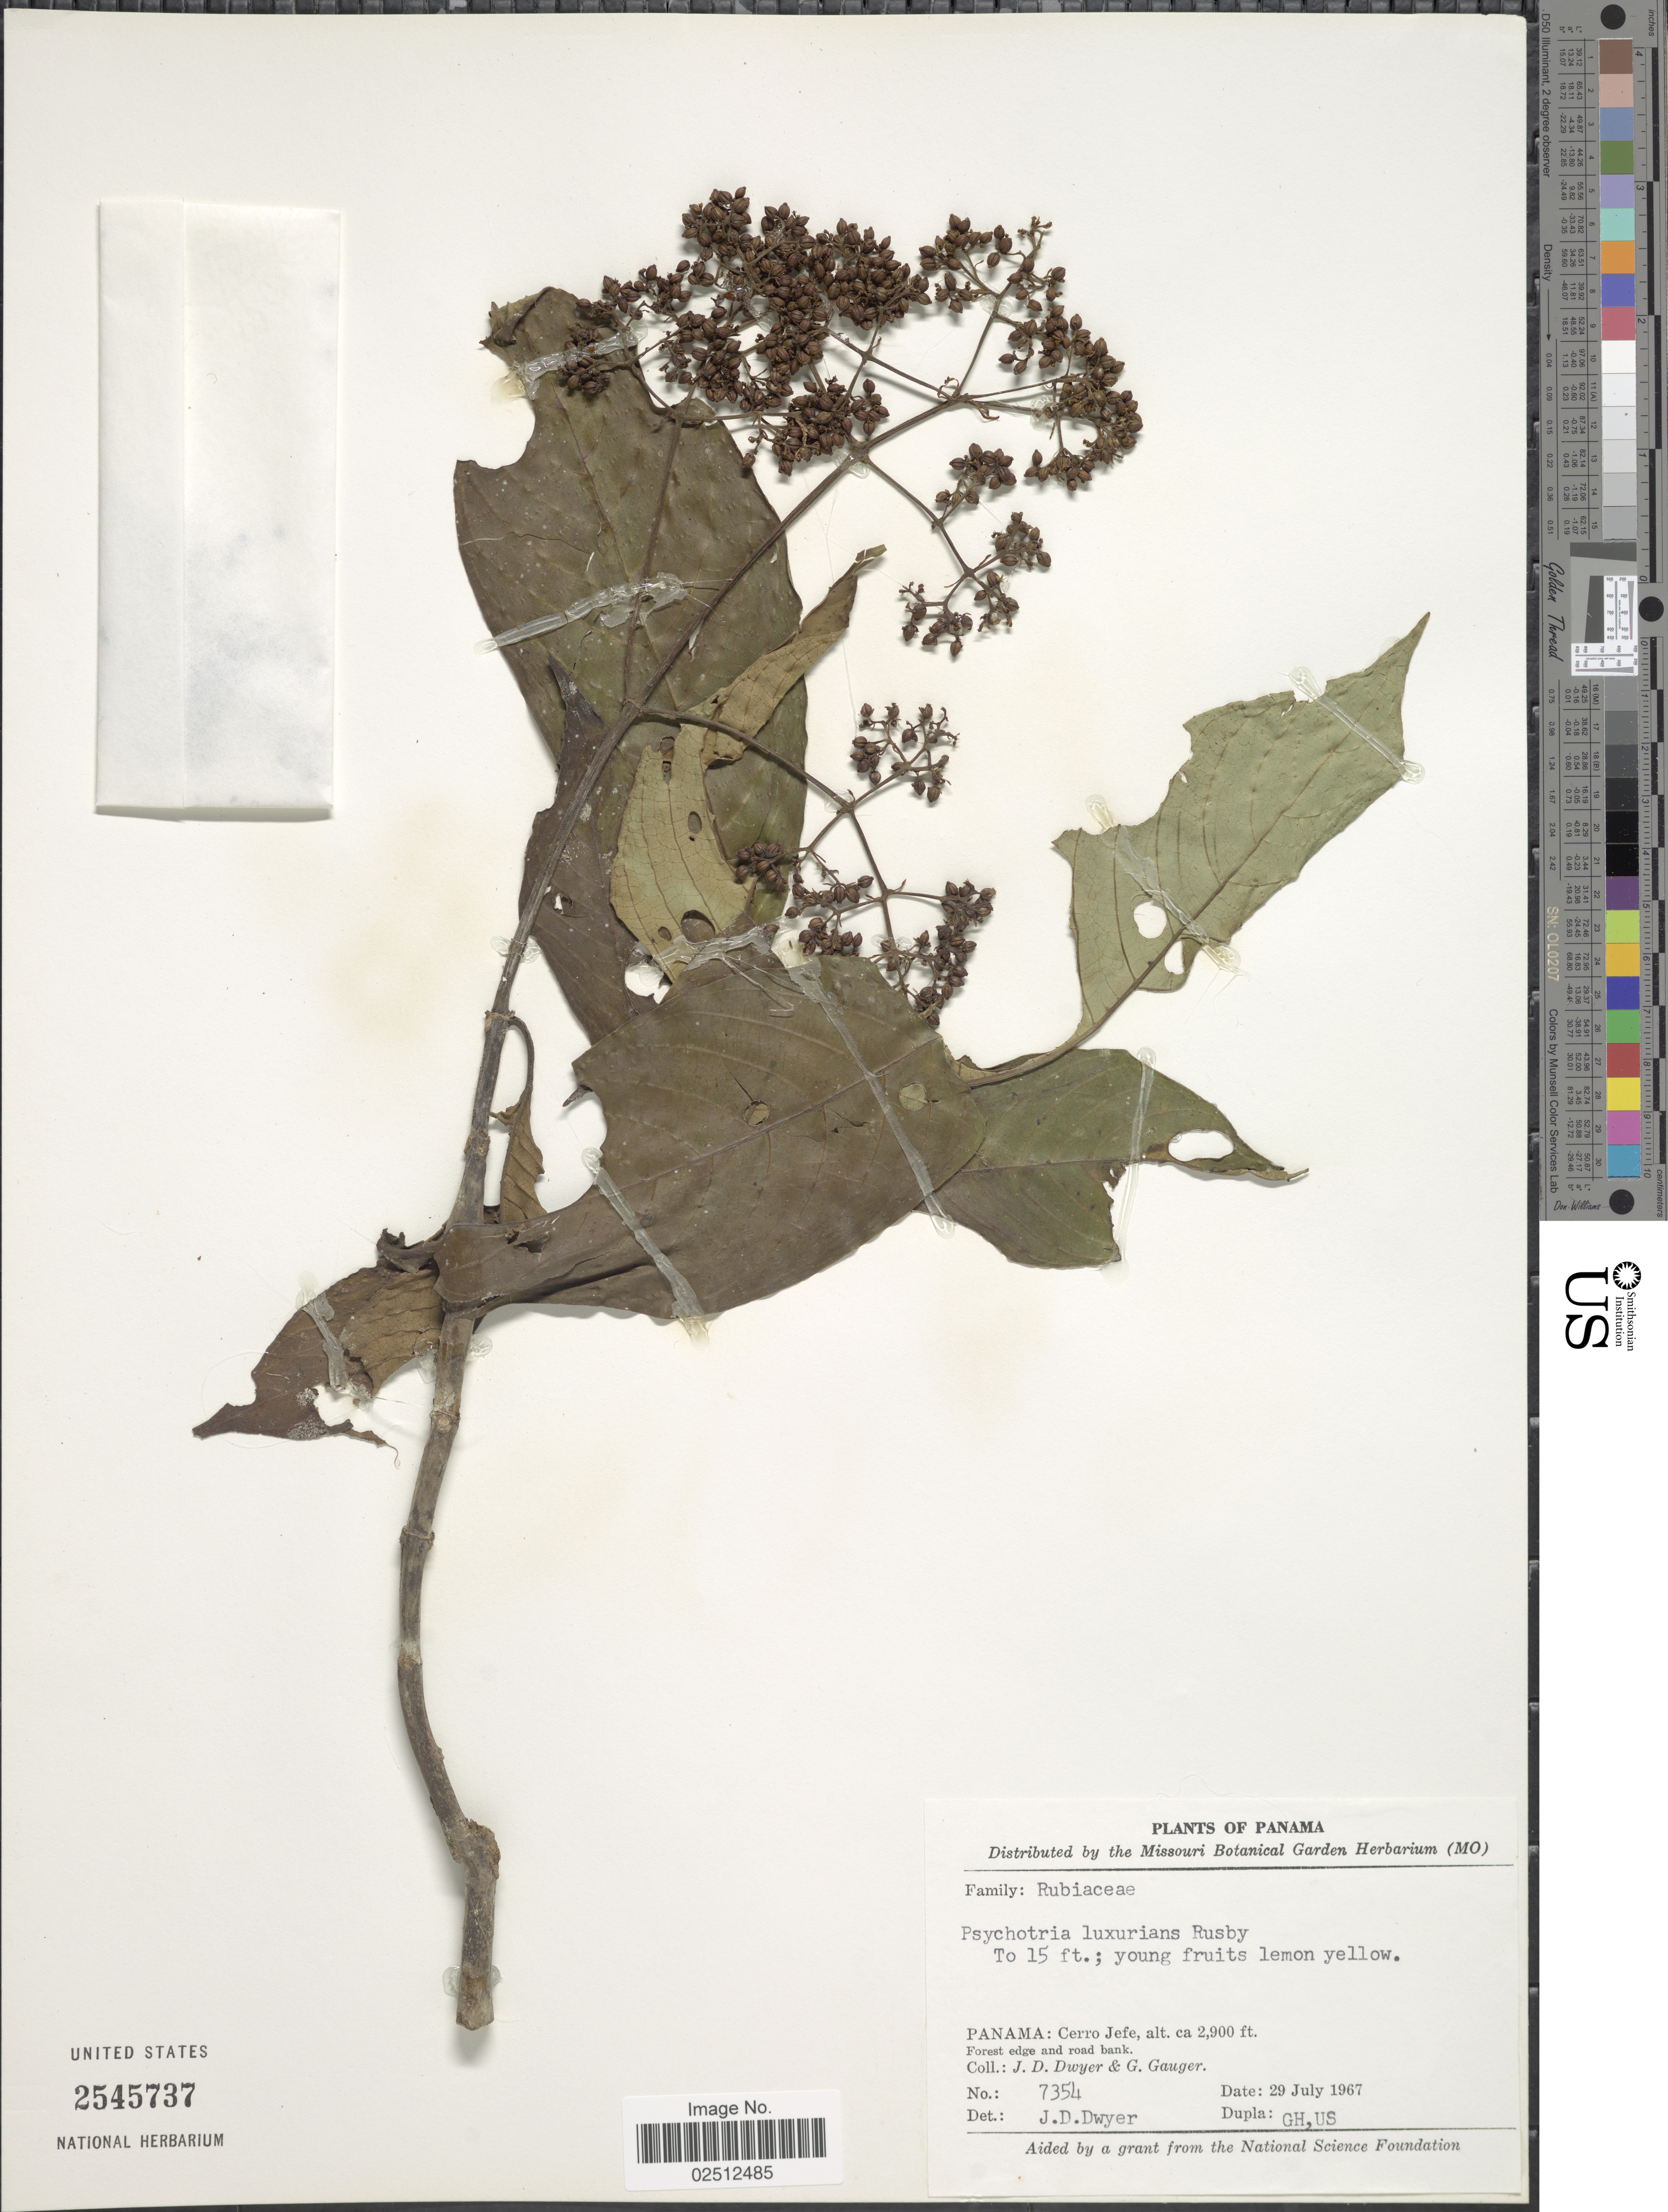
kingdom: Plantae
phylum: Tracheophyta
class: Magnoliopsida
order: Gentianales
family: Rubiaceae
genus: Psychotria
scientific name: Psychotria luxurians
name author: Rusby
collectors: J. D. Dwyer & G. Gauger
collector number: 7354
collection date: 1967-07-29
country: Panama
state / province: Panamá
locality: Panama: Cerro Jefe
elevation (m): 884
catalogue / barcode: US 2545737